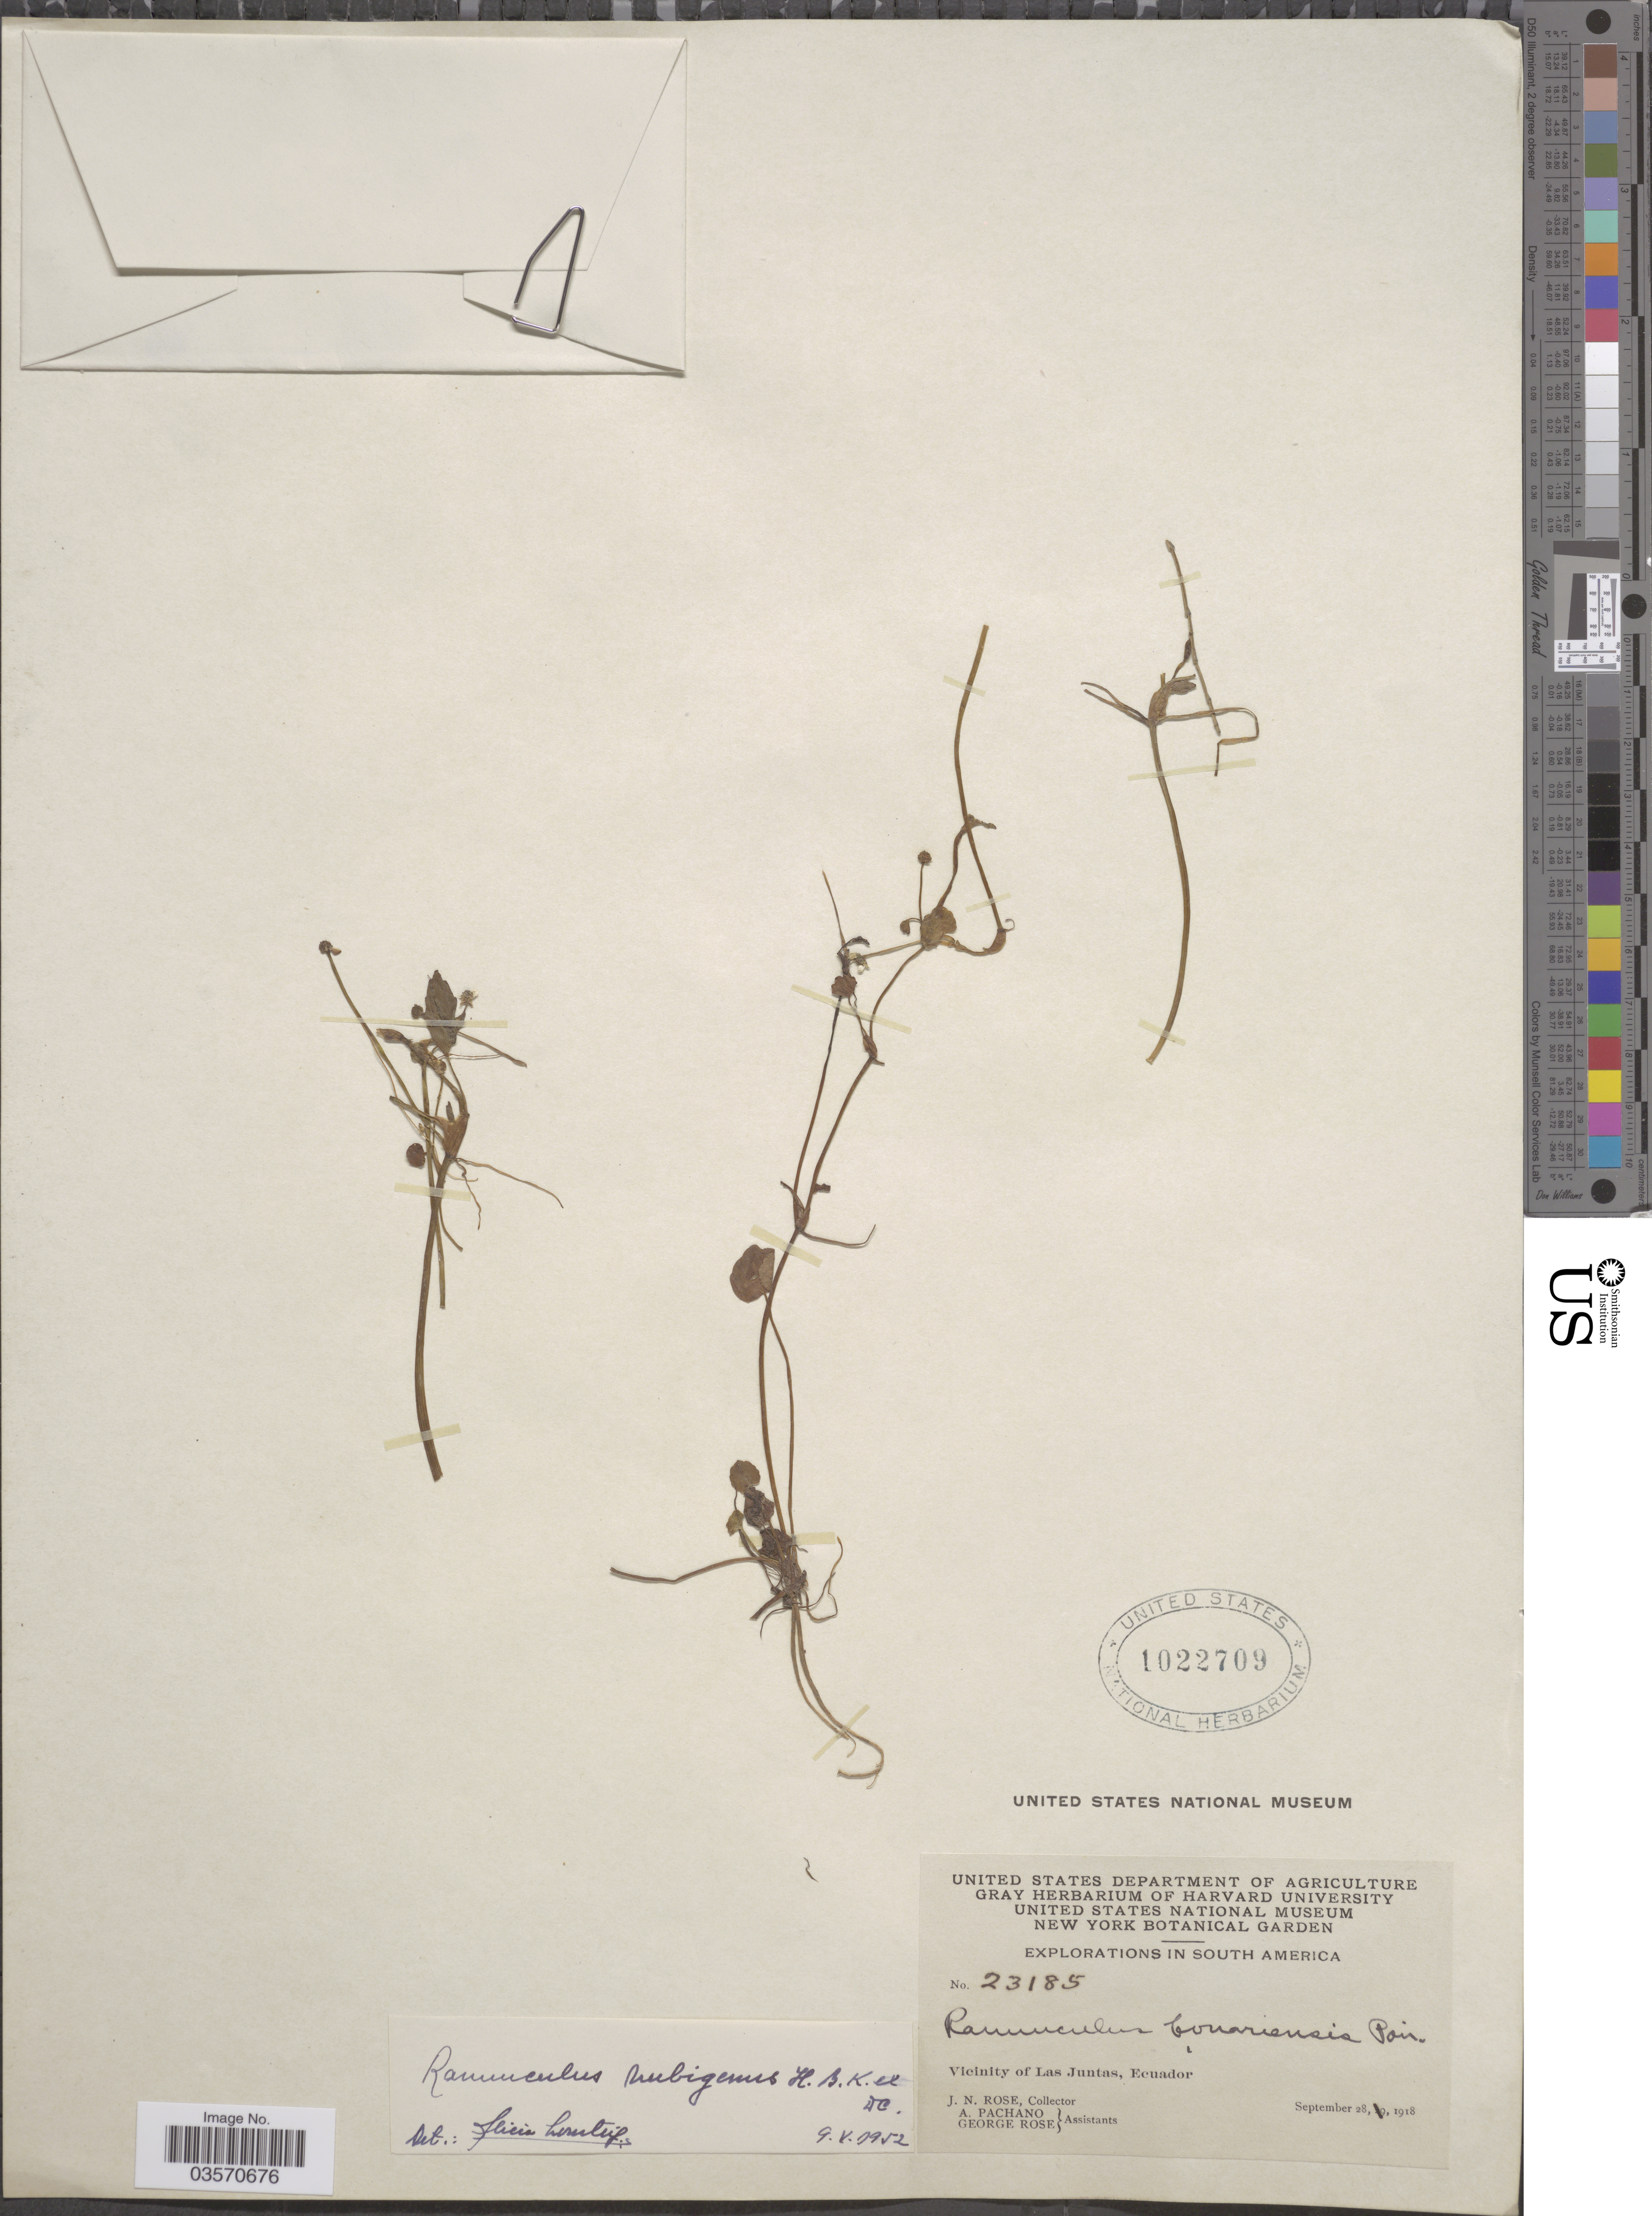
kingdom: Plantae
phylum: Tracheophyta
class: Magnoliopsida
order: Ranunculales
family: Ranunculaceae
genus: Ranunculus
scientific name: Ranunculus nubigenus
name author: Humb. et al. ex DC.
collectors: J. N. Rose, A. Pachano & G. Rose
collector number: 23185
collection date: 1918-09-28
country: Ecuador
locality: Vicinity of Las Juntas.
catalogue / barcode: US 1022709